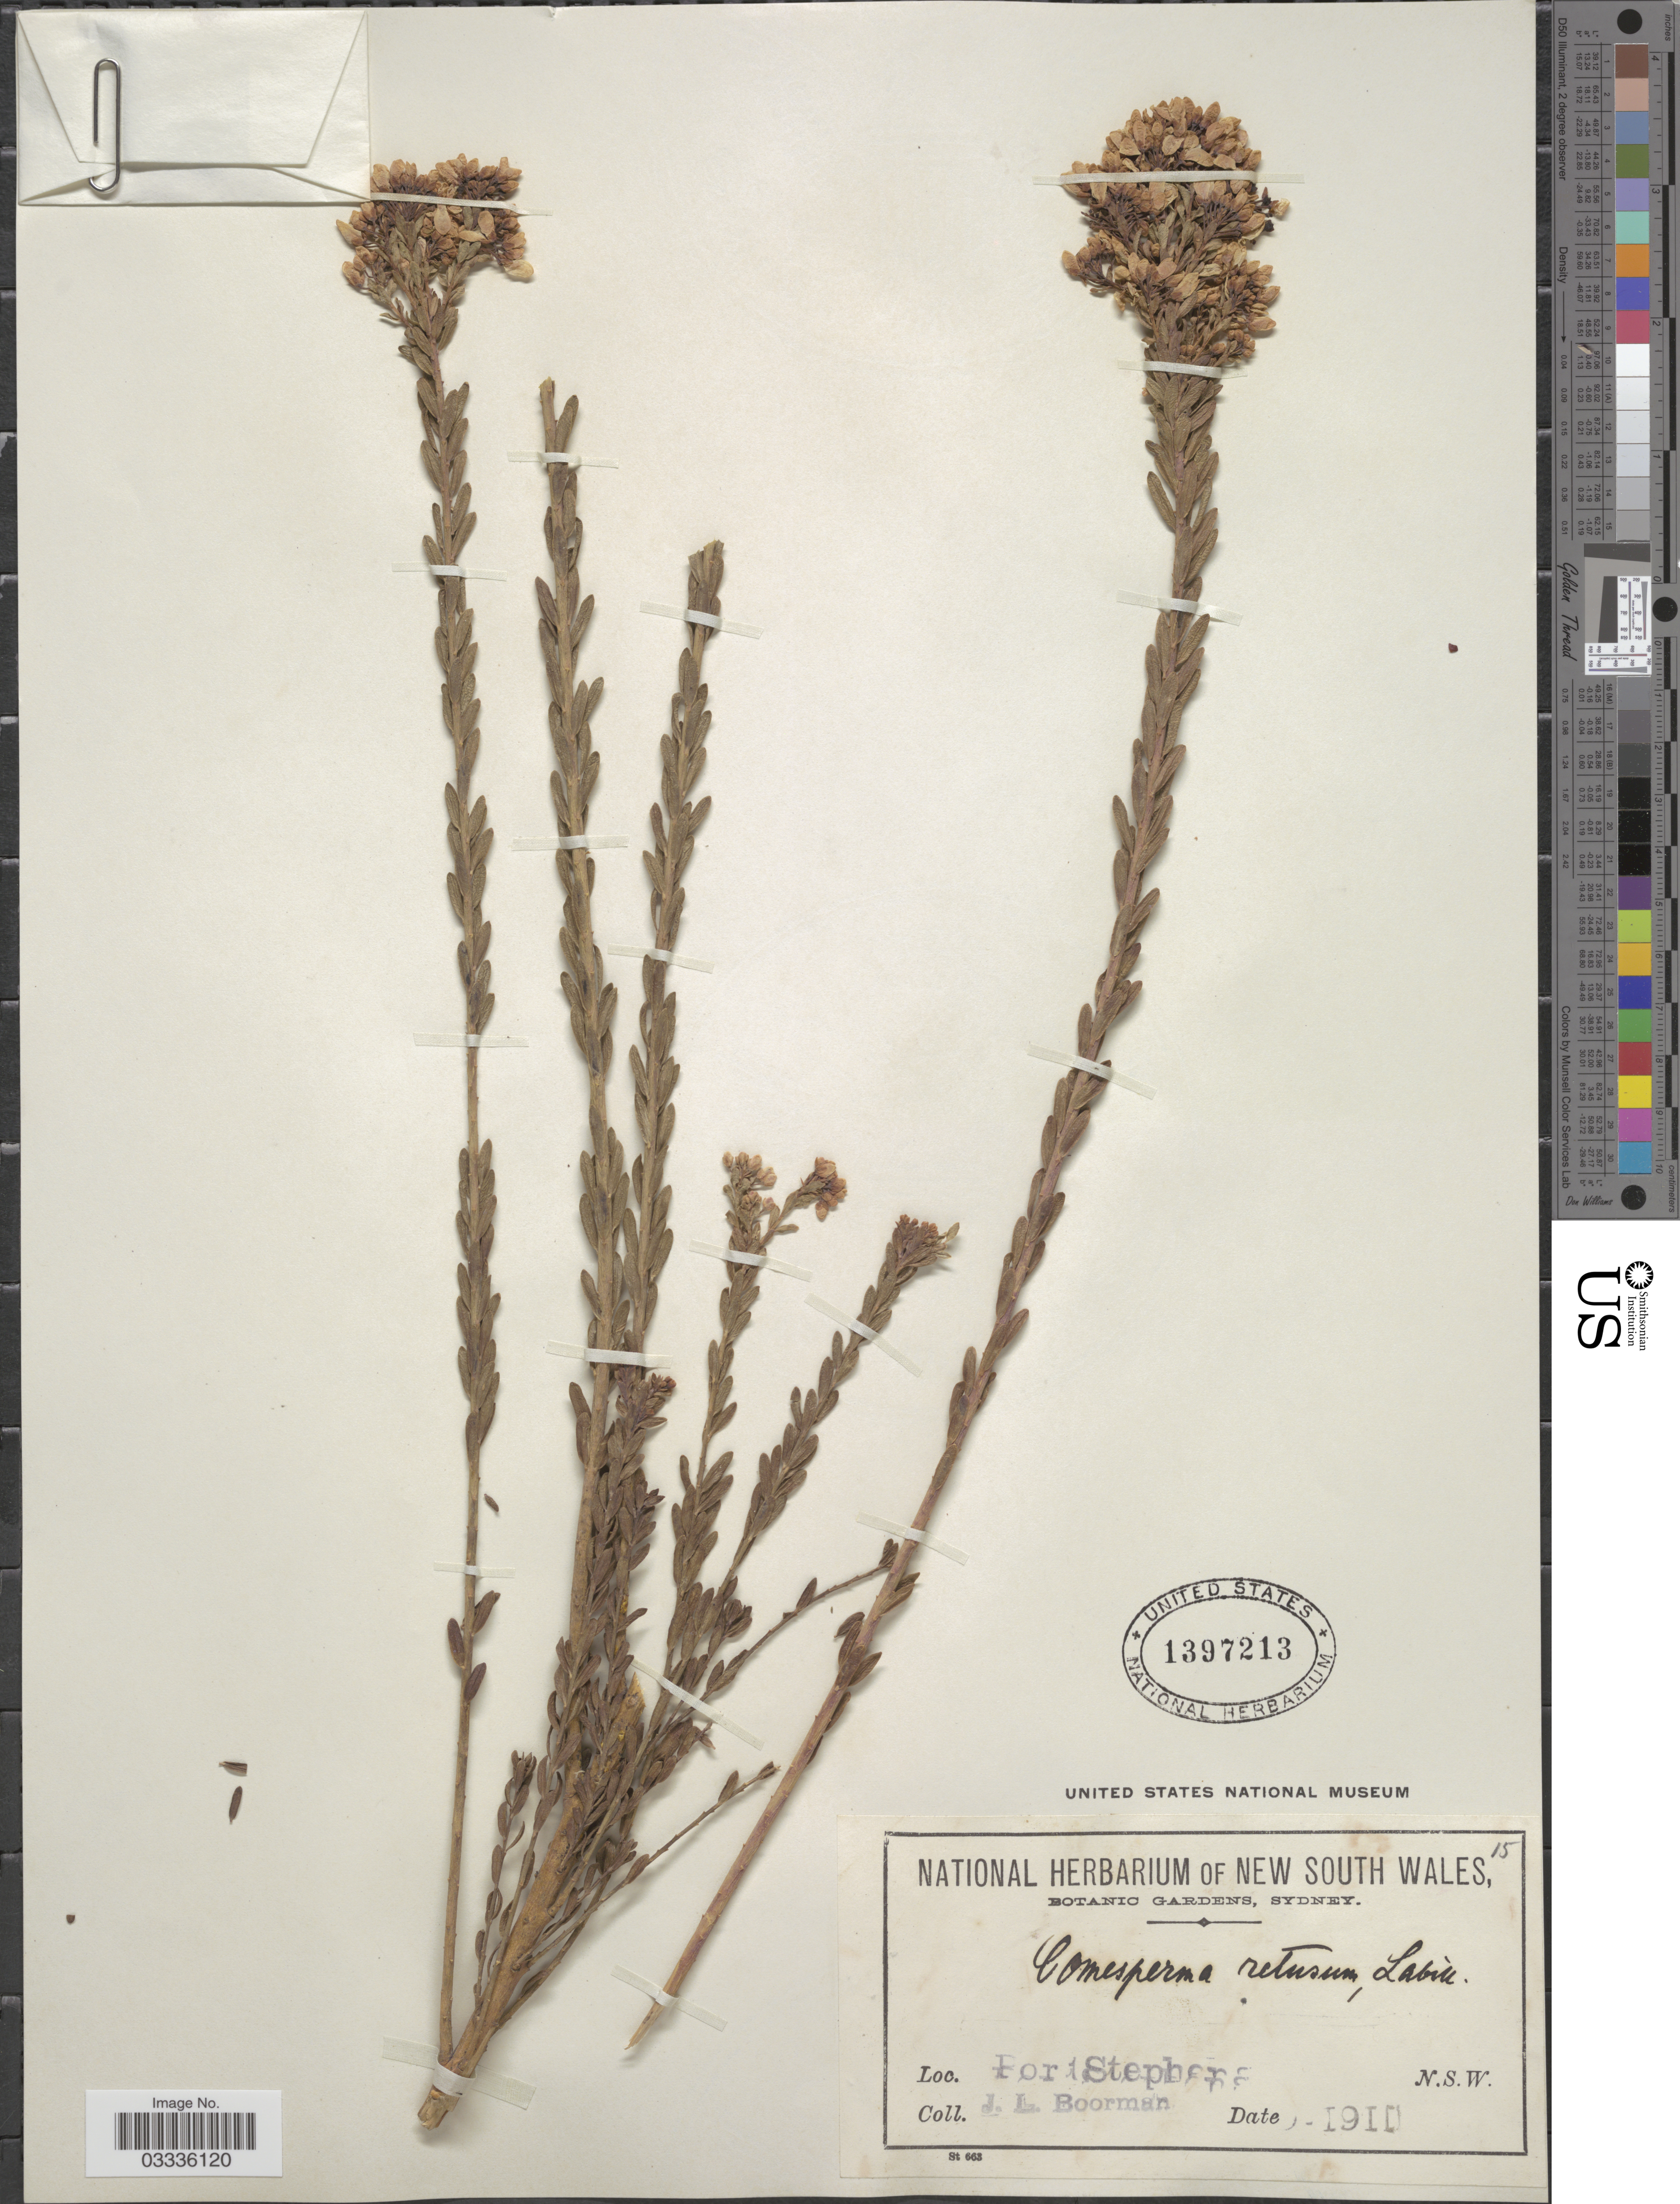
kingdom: Plantae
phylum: Tracheophyta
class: Magnoliopsida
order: Fabales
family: Polygalaceae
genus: Comesperma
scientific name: Comesperma retusum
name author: Labill.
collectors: J. Boorman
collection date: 1910-08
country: Australia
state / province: New South Wales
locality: Port Stephens.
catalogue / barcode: US 1397213